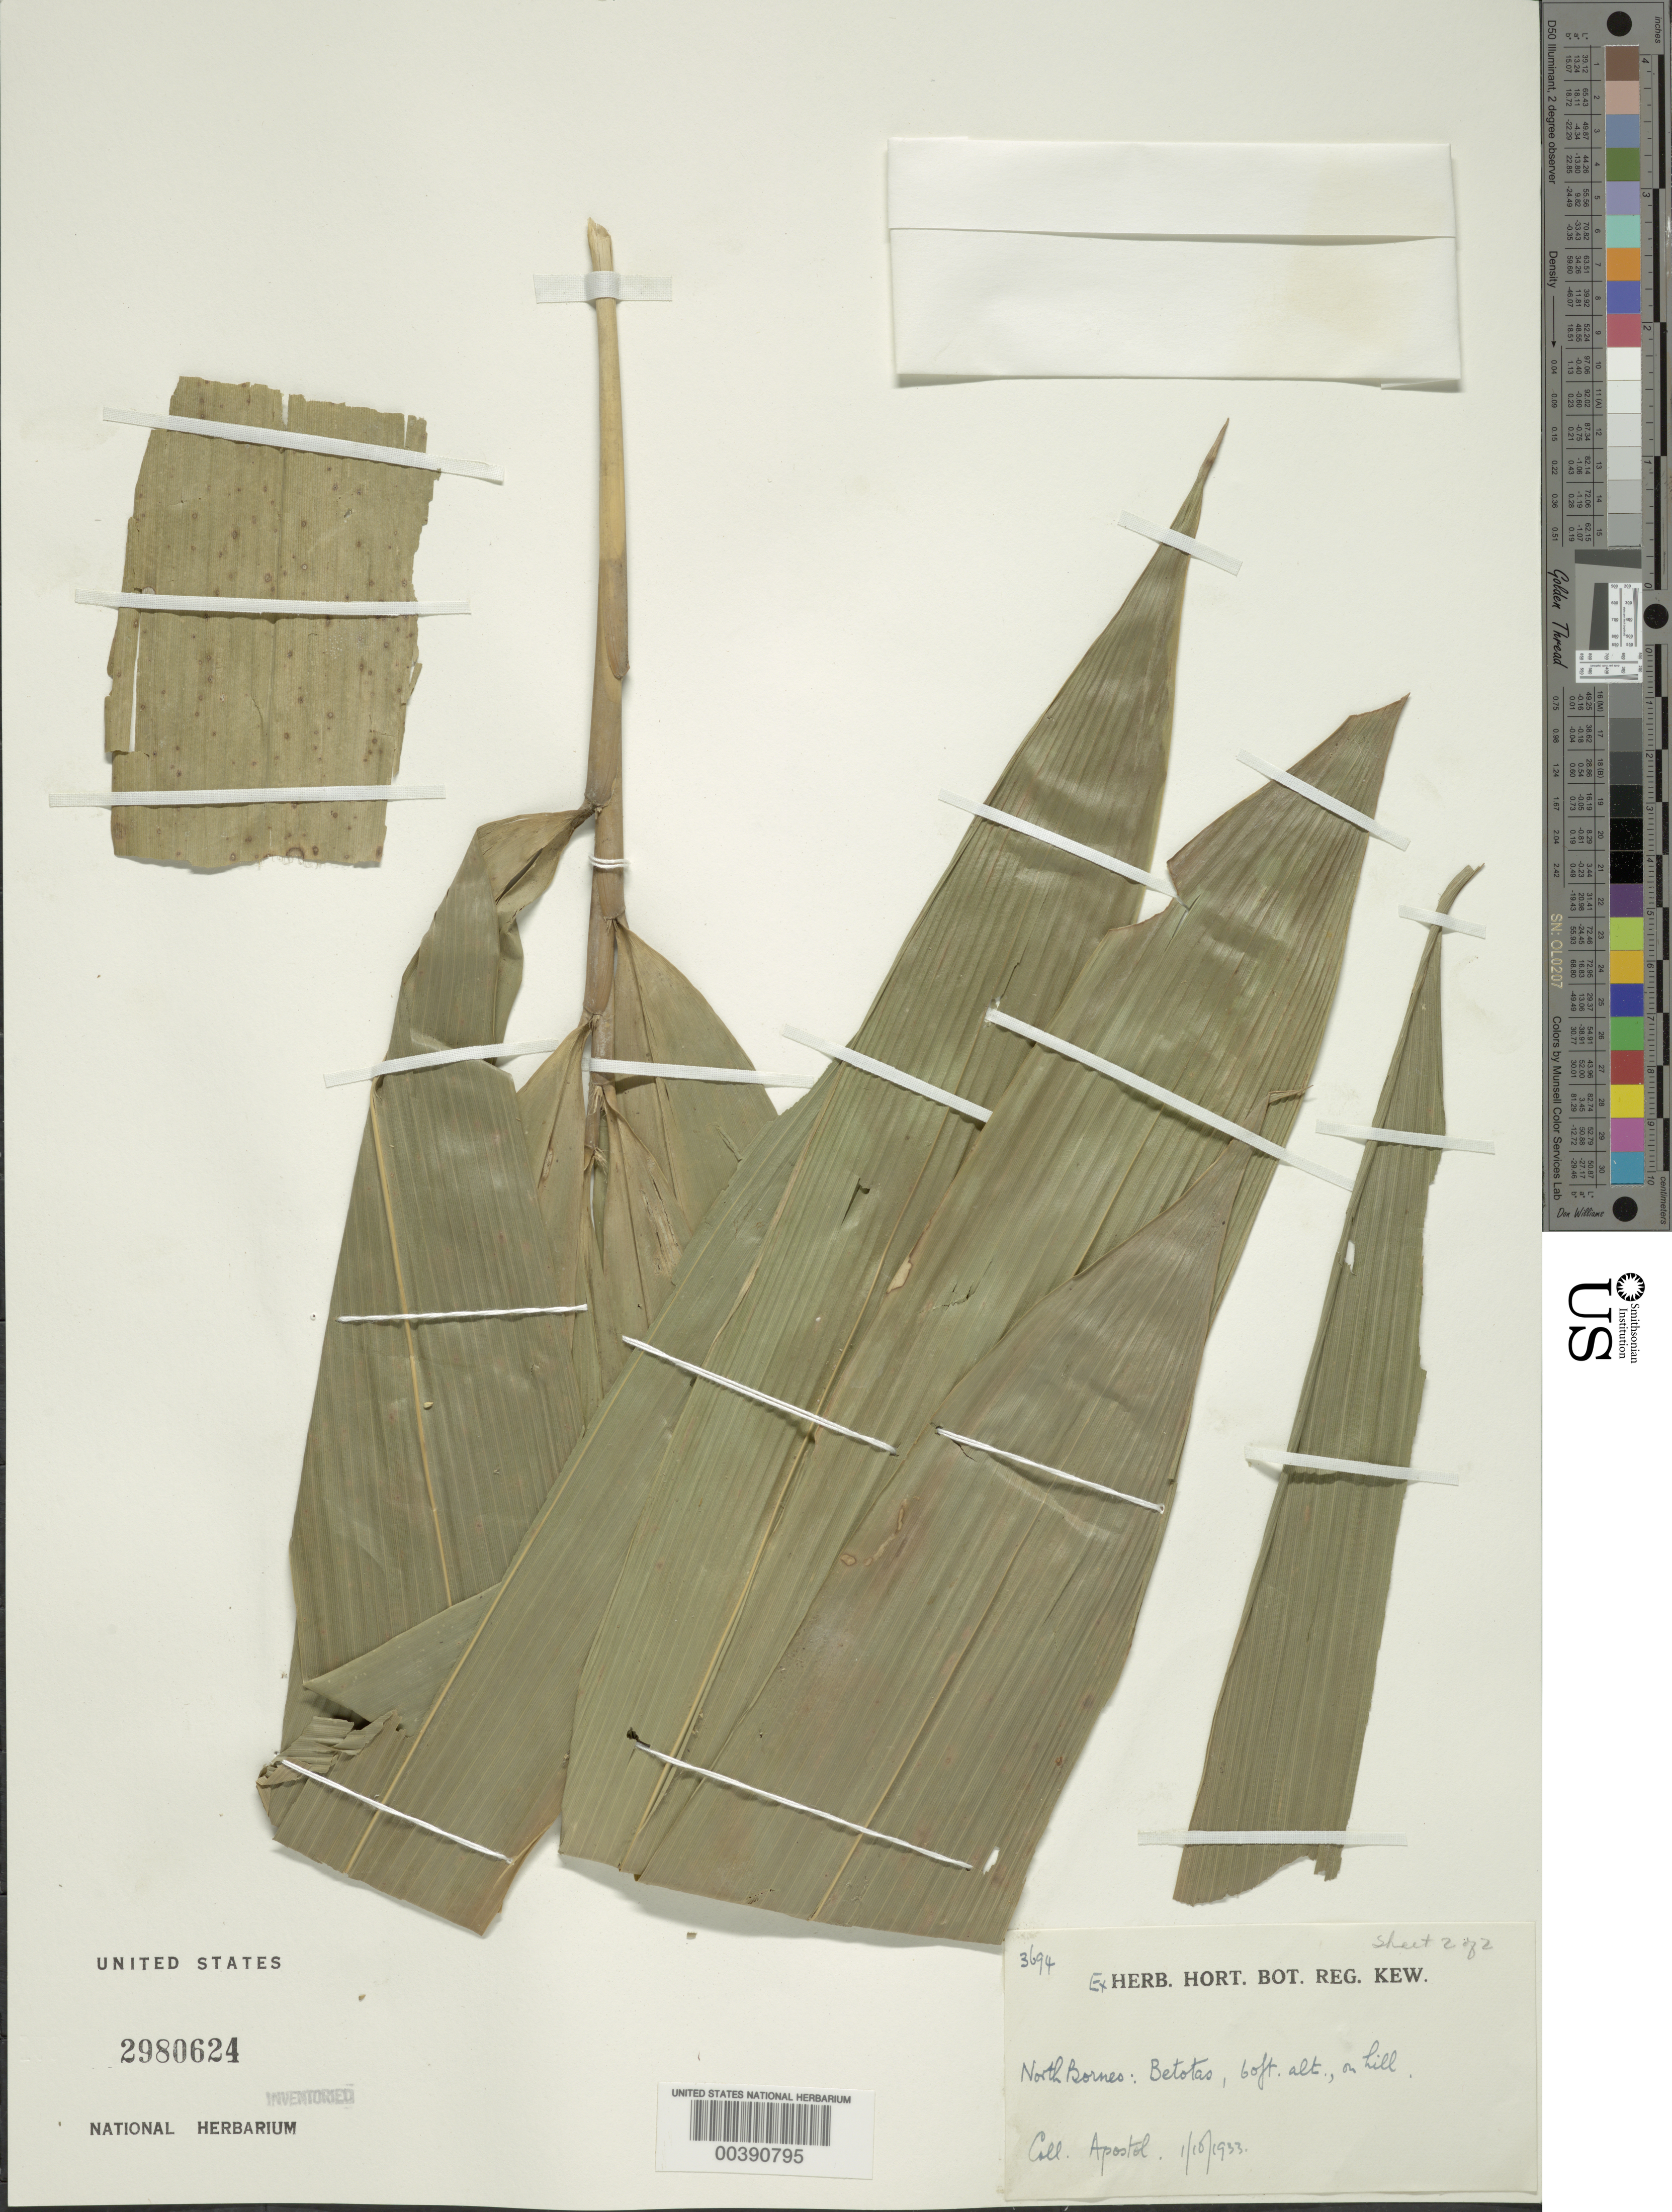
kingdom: Plantae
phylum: Tracheophyta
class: Liliopsida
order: Poales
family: Poaceae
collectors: -. Apostol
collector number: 3694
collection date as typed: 01 Oct 1933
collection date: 1933-10-01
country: Malaysia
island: Borneo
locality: Betotas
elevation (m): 18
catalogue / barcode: US 2980624